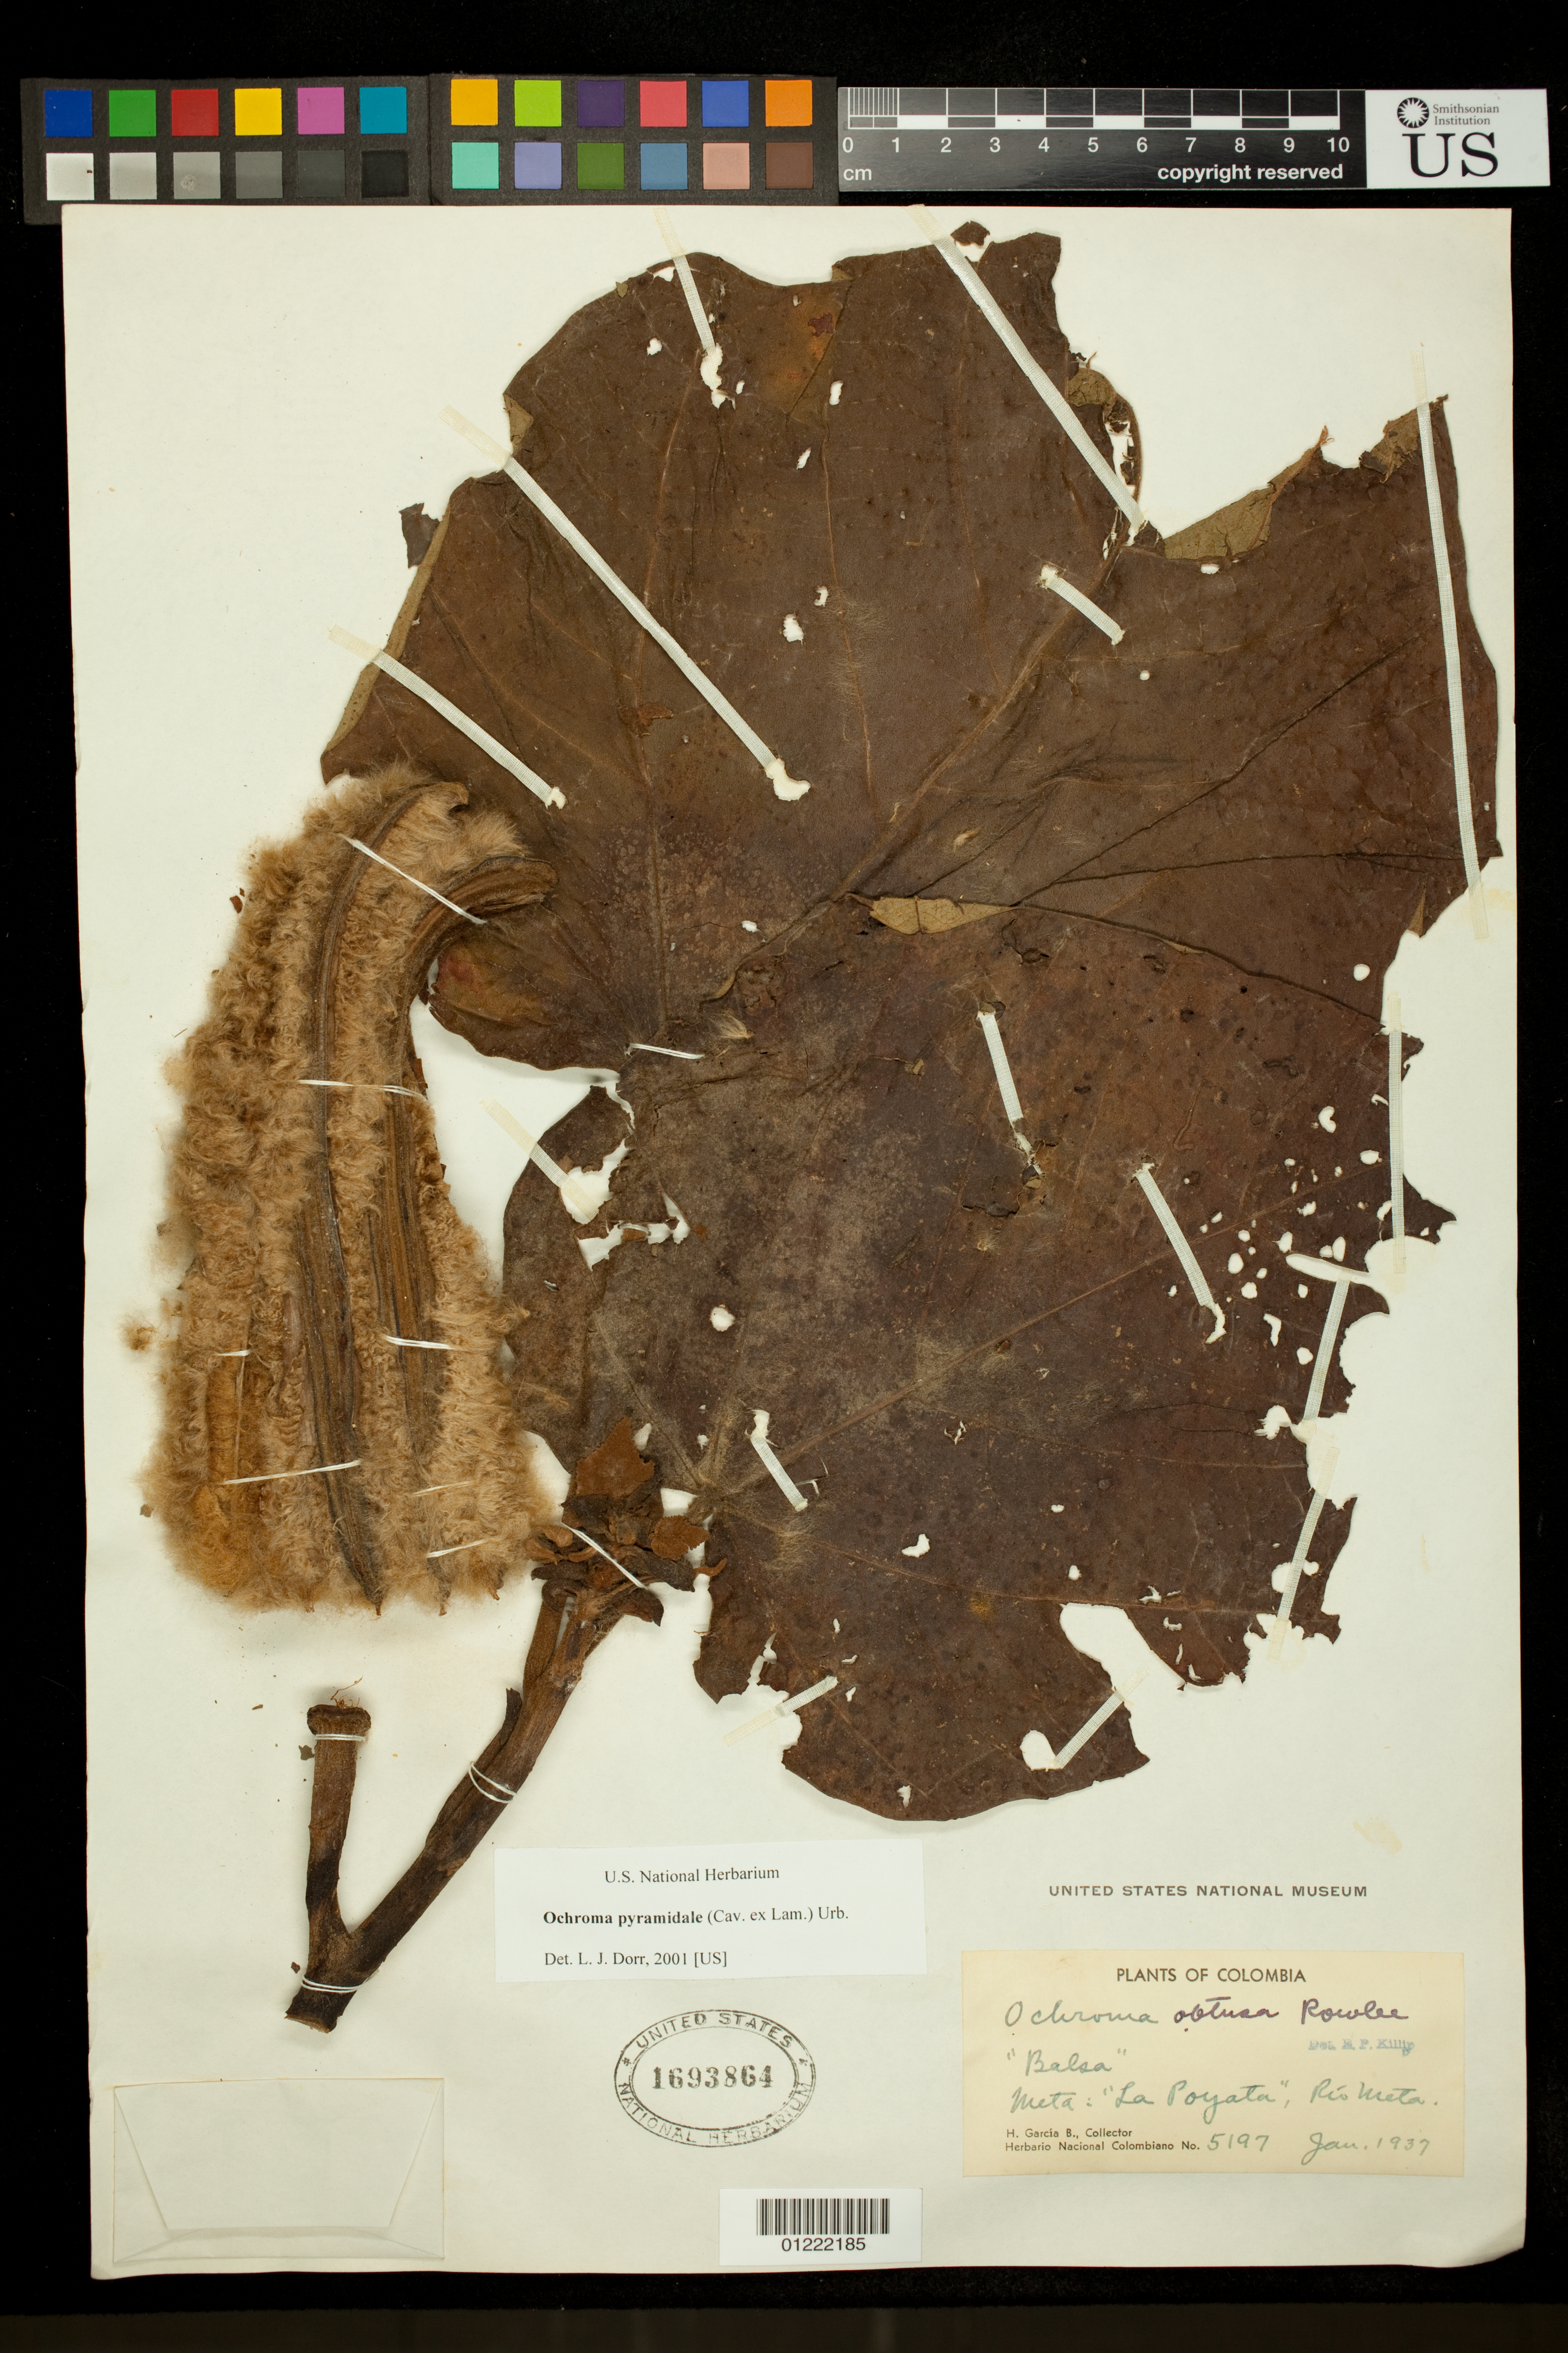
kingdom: Plantae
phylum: Tracheophyta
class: Magnoliopsida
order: Malvales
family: Malvaceae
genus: Ochroma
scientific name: Ochroma pyramidale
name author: (Cav. ex Lam.) Urb.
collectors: H. García Barriga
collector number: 5197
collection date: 1937-01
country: Colombia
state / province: Casanare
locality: Meta : "La Poyata," Río Meta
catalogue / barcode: US 1693864